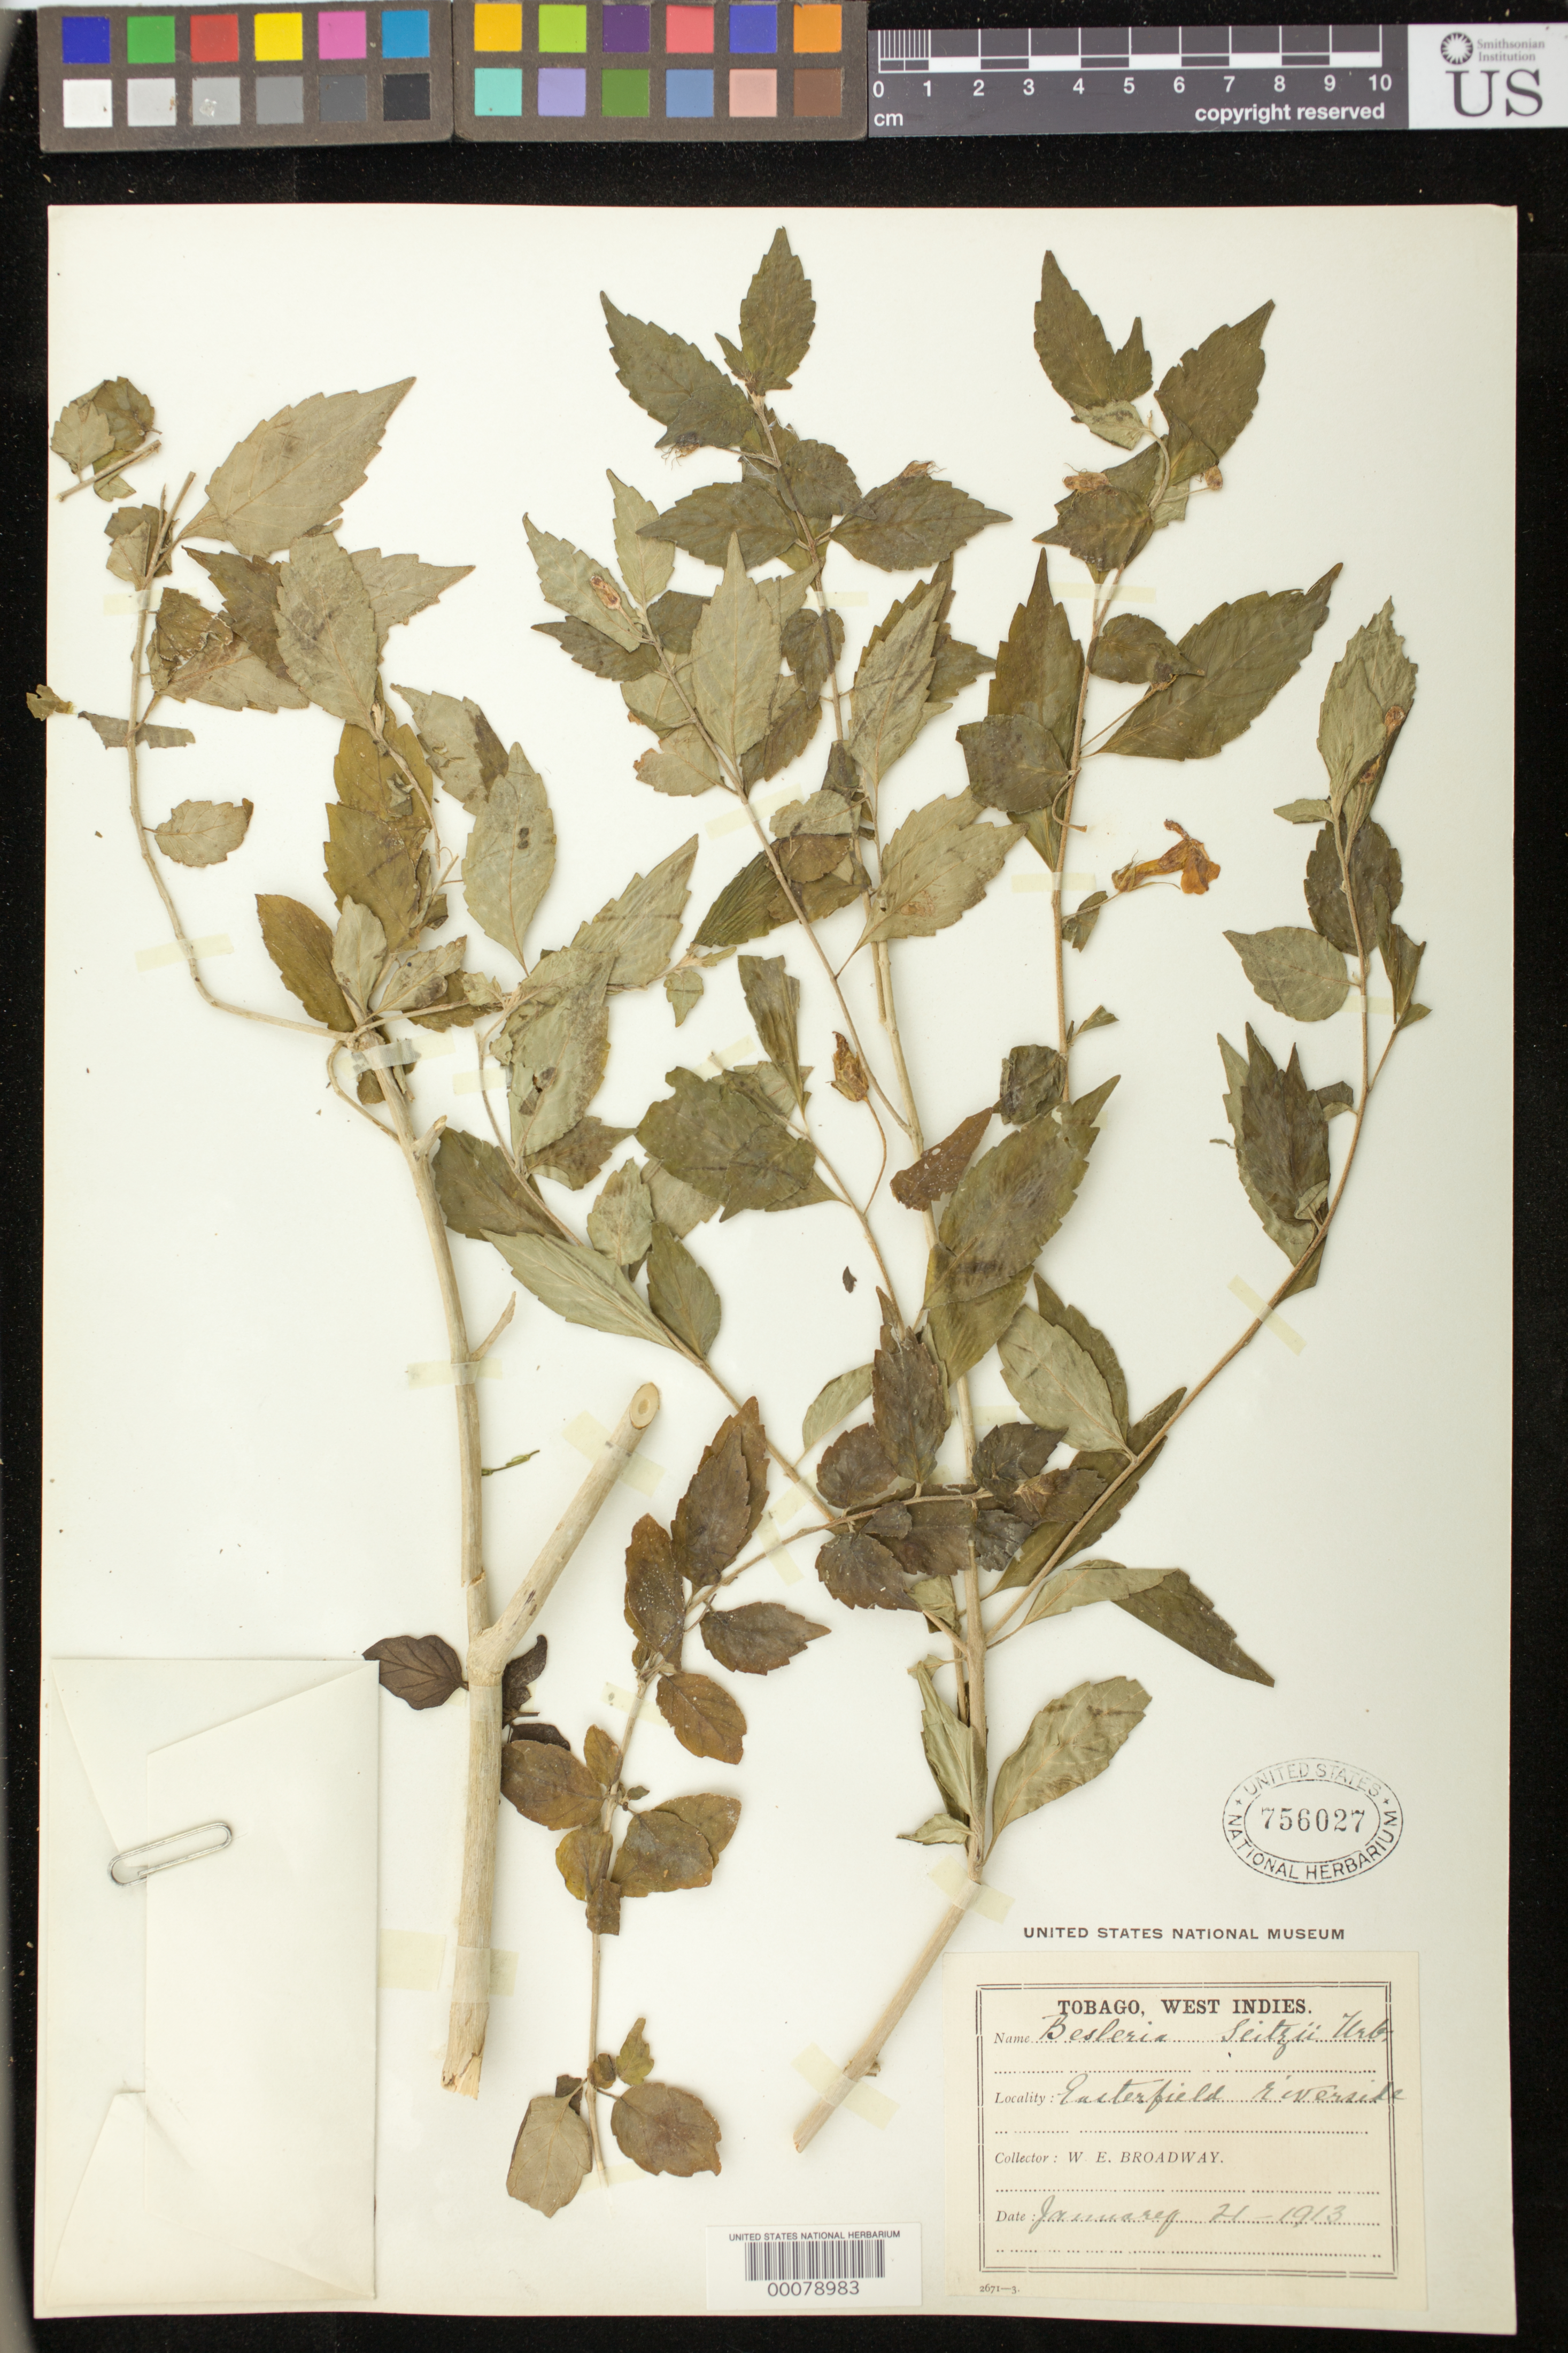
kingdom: Plantae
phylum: Tracheophyta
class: Magnoliopsida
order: Lamiales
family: Gesneriaceae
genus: Besleria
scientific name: Besleria seitzii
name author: Krug & Urb.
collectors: W. E. Broadway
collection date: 1913-01-21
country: Trinidad and Tobago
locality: Easterfield riverside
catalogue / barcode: US 756027